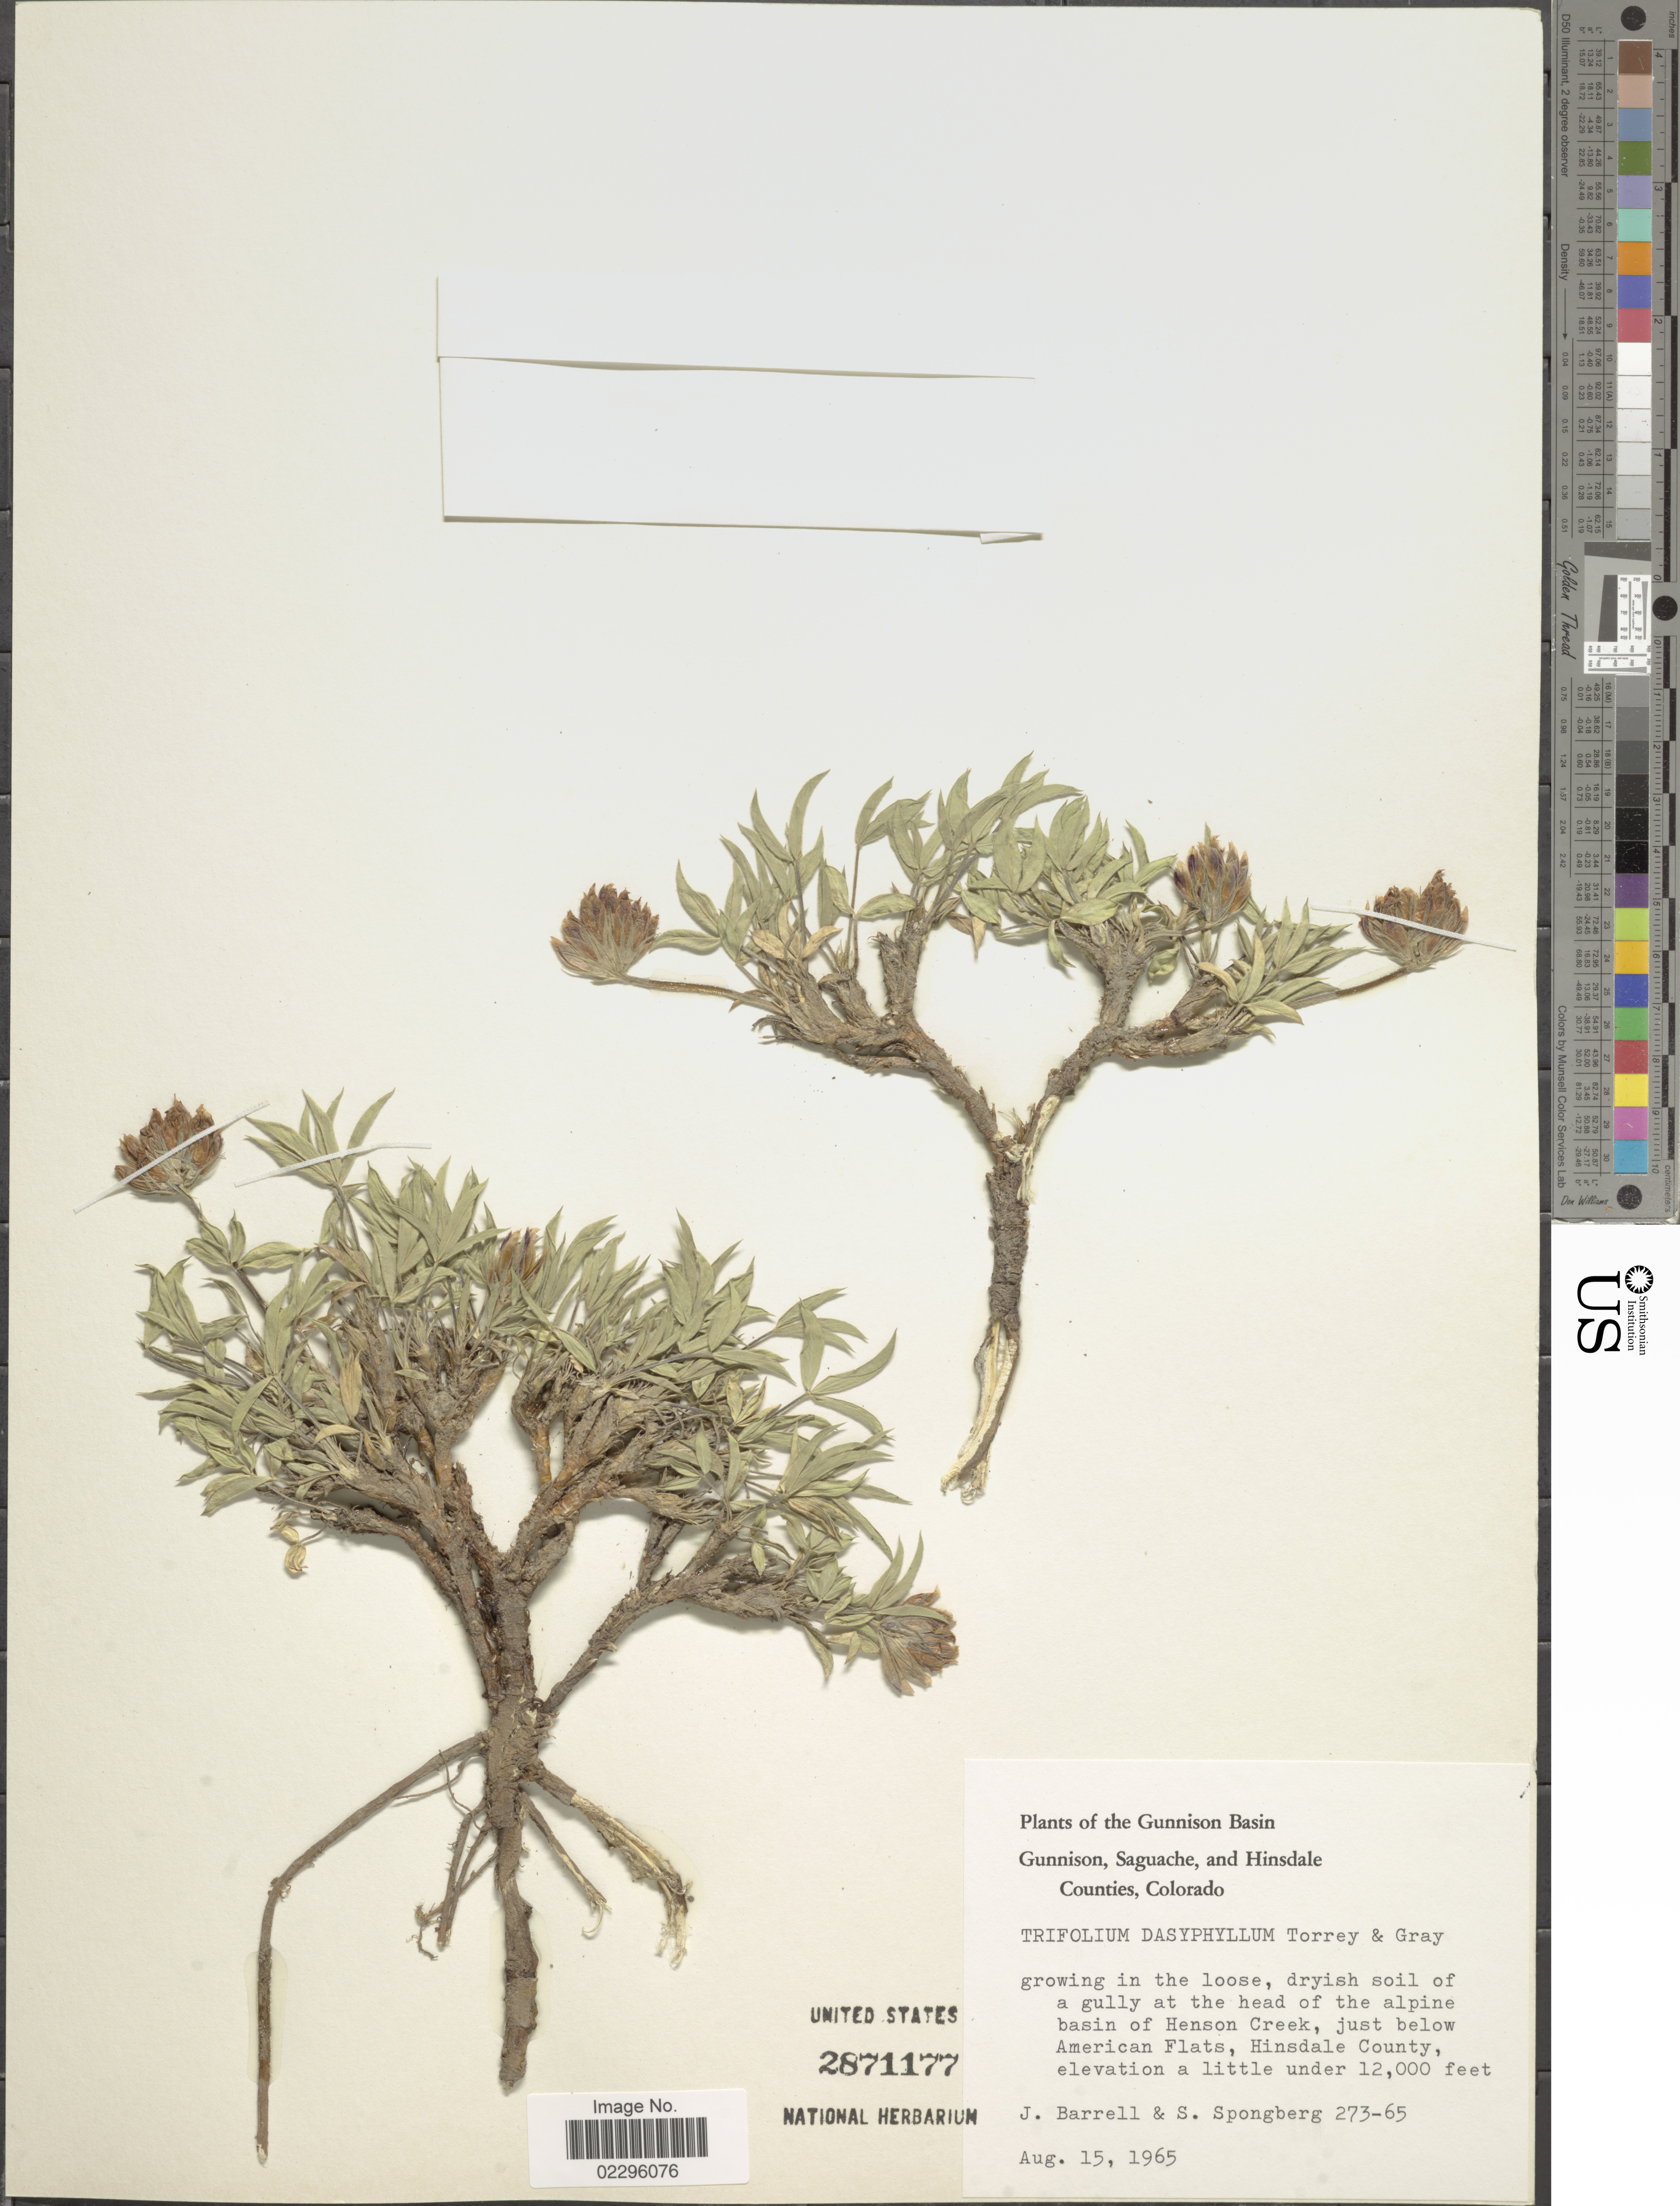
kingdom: Plantae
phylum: Tracheophyta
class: Magnoliopsida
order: Fabales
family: Fabaceae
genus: Trifolium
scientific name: Trifolium dasyphyllum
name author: Torr. & A. Gray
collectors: J. Barrell & S. A.Spongberg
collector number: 273-65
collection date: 1965-08-15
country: United States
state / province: Colorado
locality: Gunnison Basin, Gunnison, Saguache, and Hinsdale Counties, at the head of the alpine basin of Henson Creek, just below American Flats, Hinsdale County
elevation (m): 3658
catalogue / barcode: US 2871177